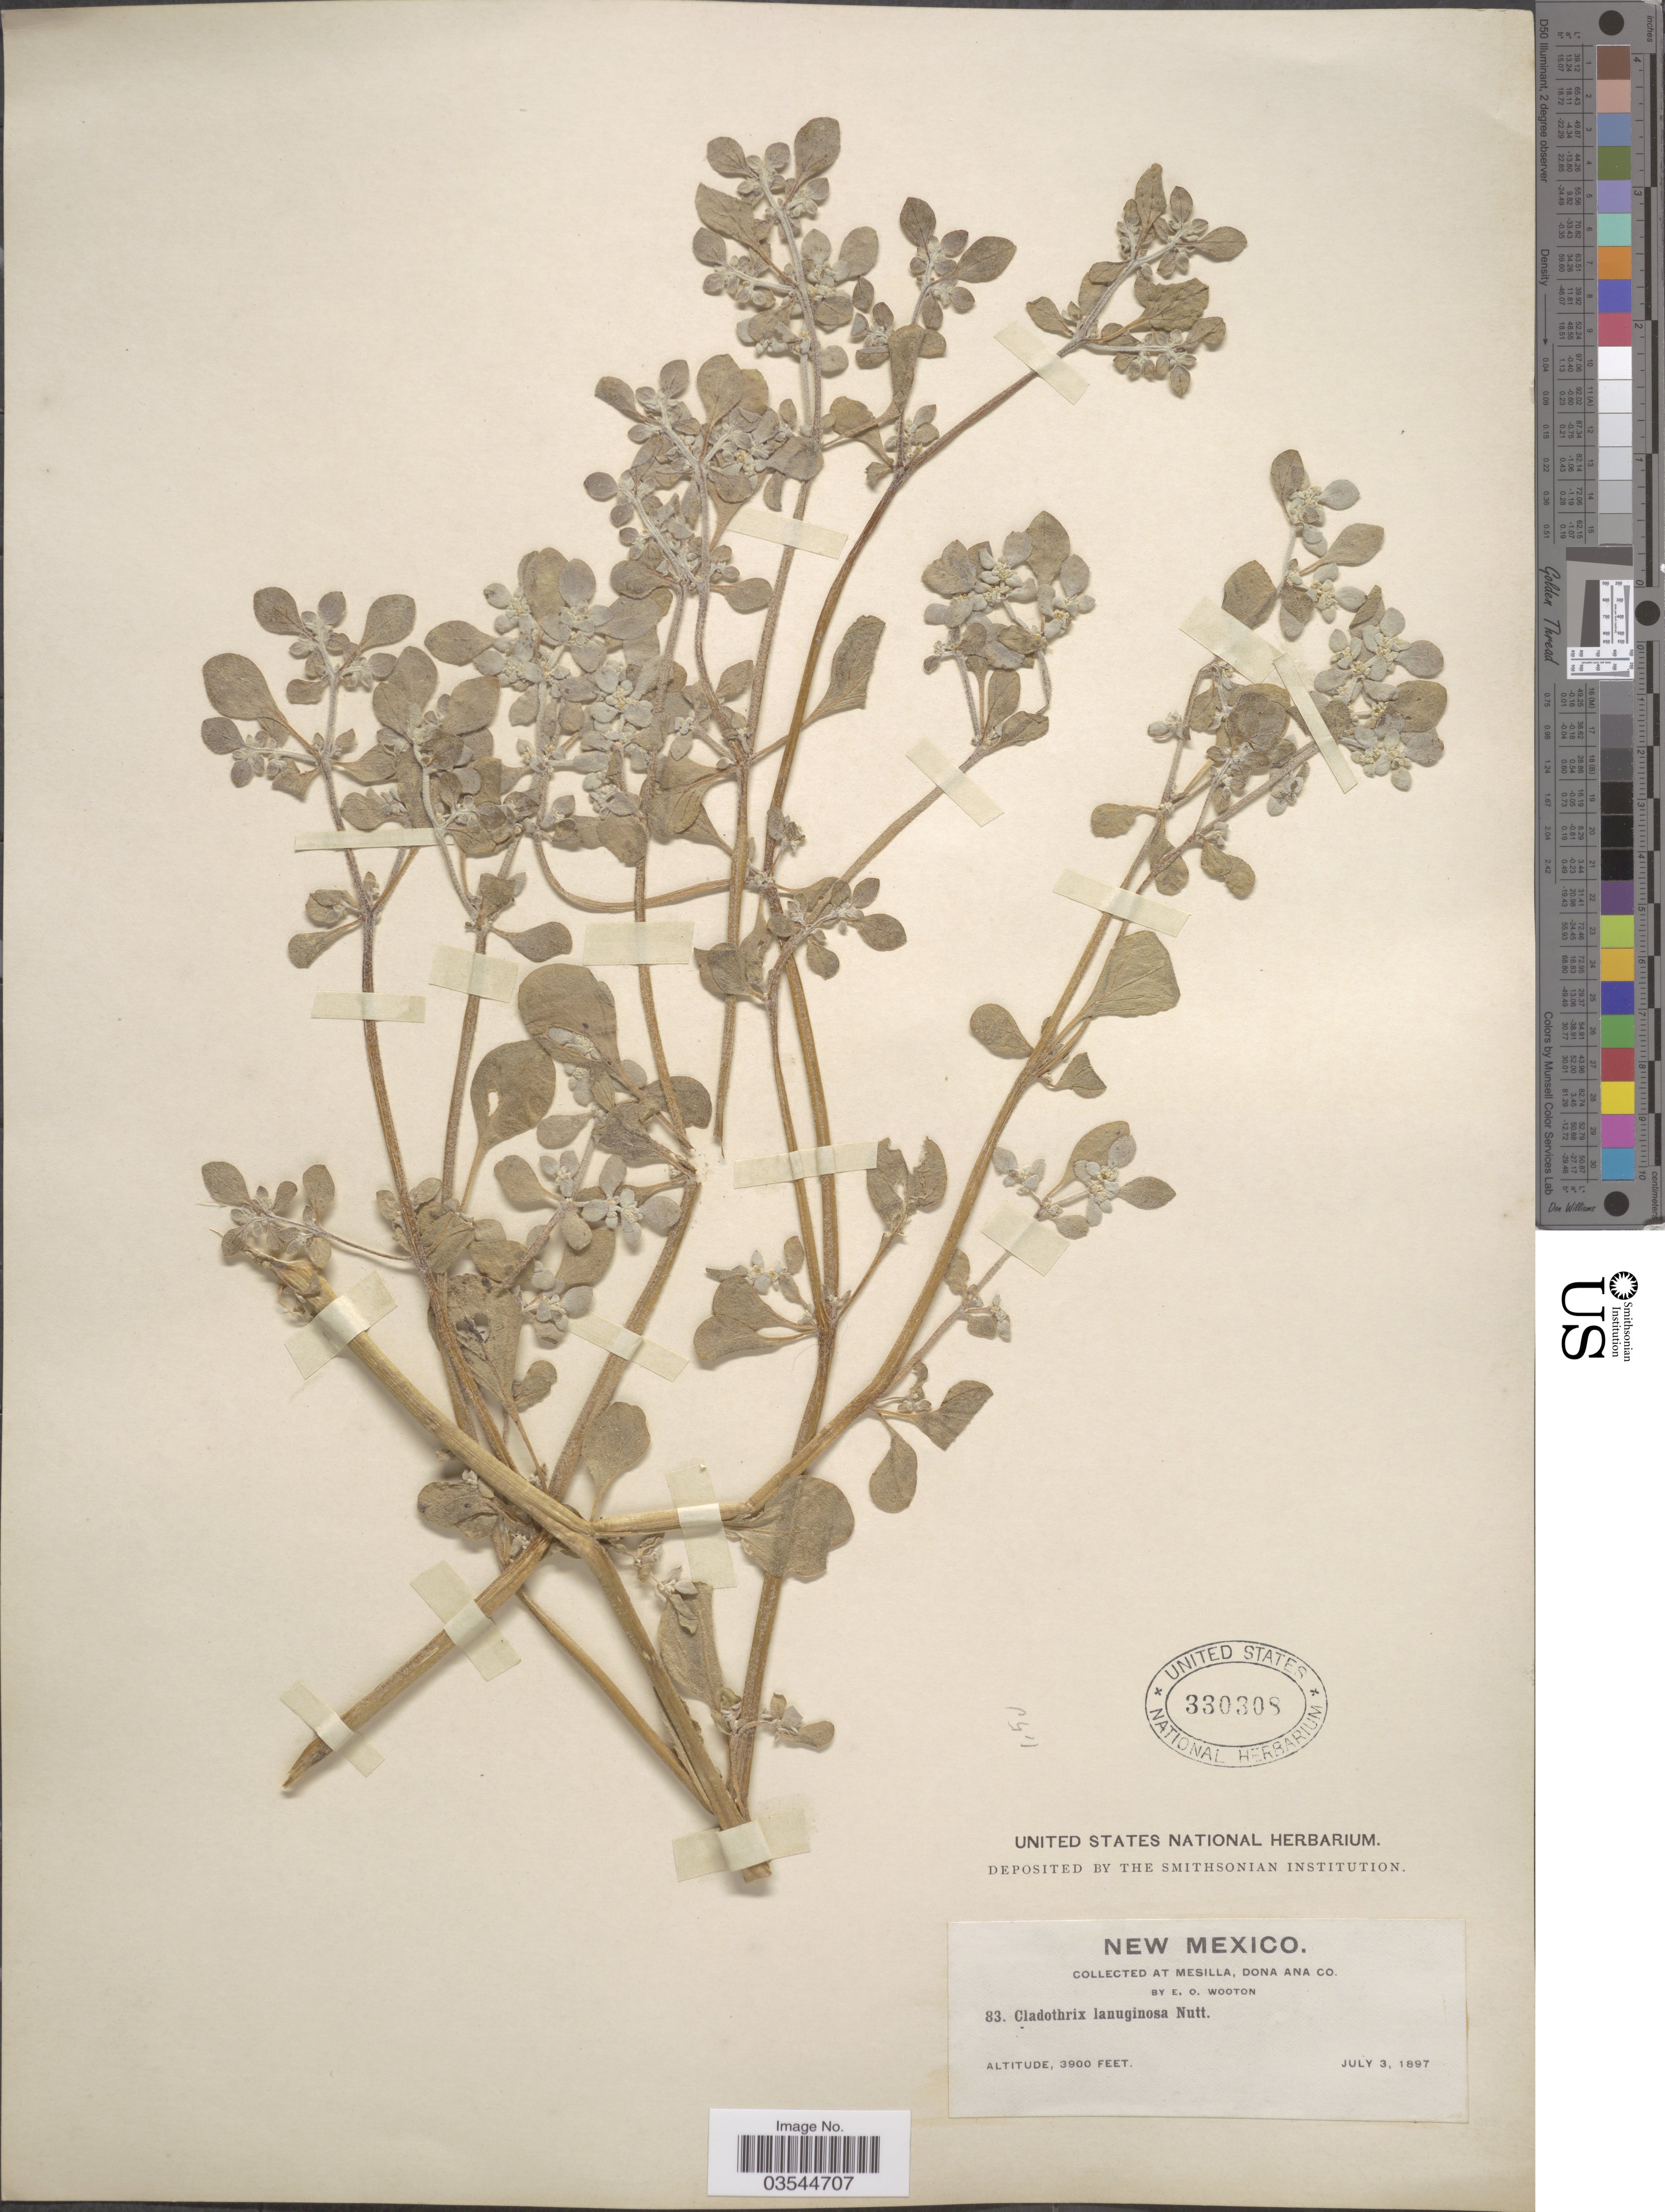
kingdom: Plantae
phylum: Tracheophyta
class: Magnoliopsida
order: Caryophyllales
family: Amaranthaceae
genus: Tidestromia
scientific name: Tidestromia lanuginosa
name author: (Nutt.) Standl.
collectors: E. O. Wooton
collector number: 83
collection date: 1897-07-03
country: United States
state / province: New Mexico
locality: Mesilla, Dona Ana Co.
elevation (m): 1189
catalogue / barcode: US 330308